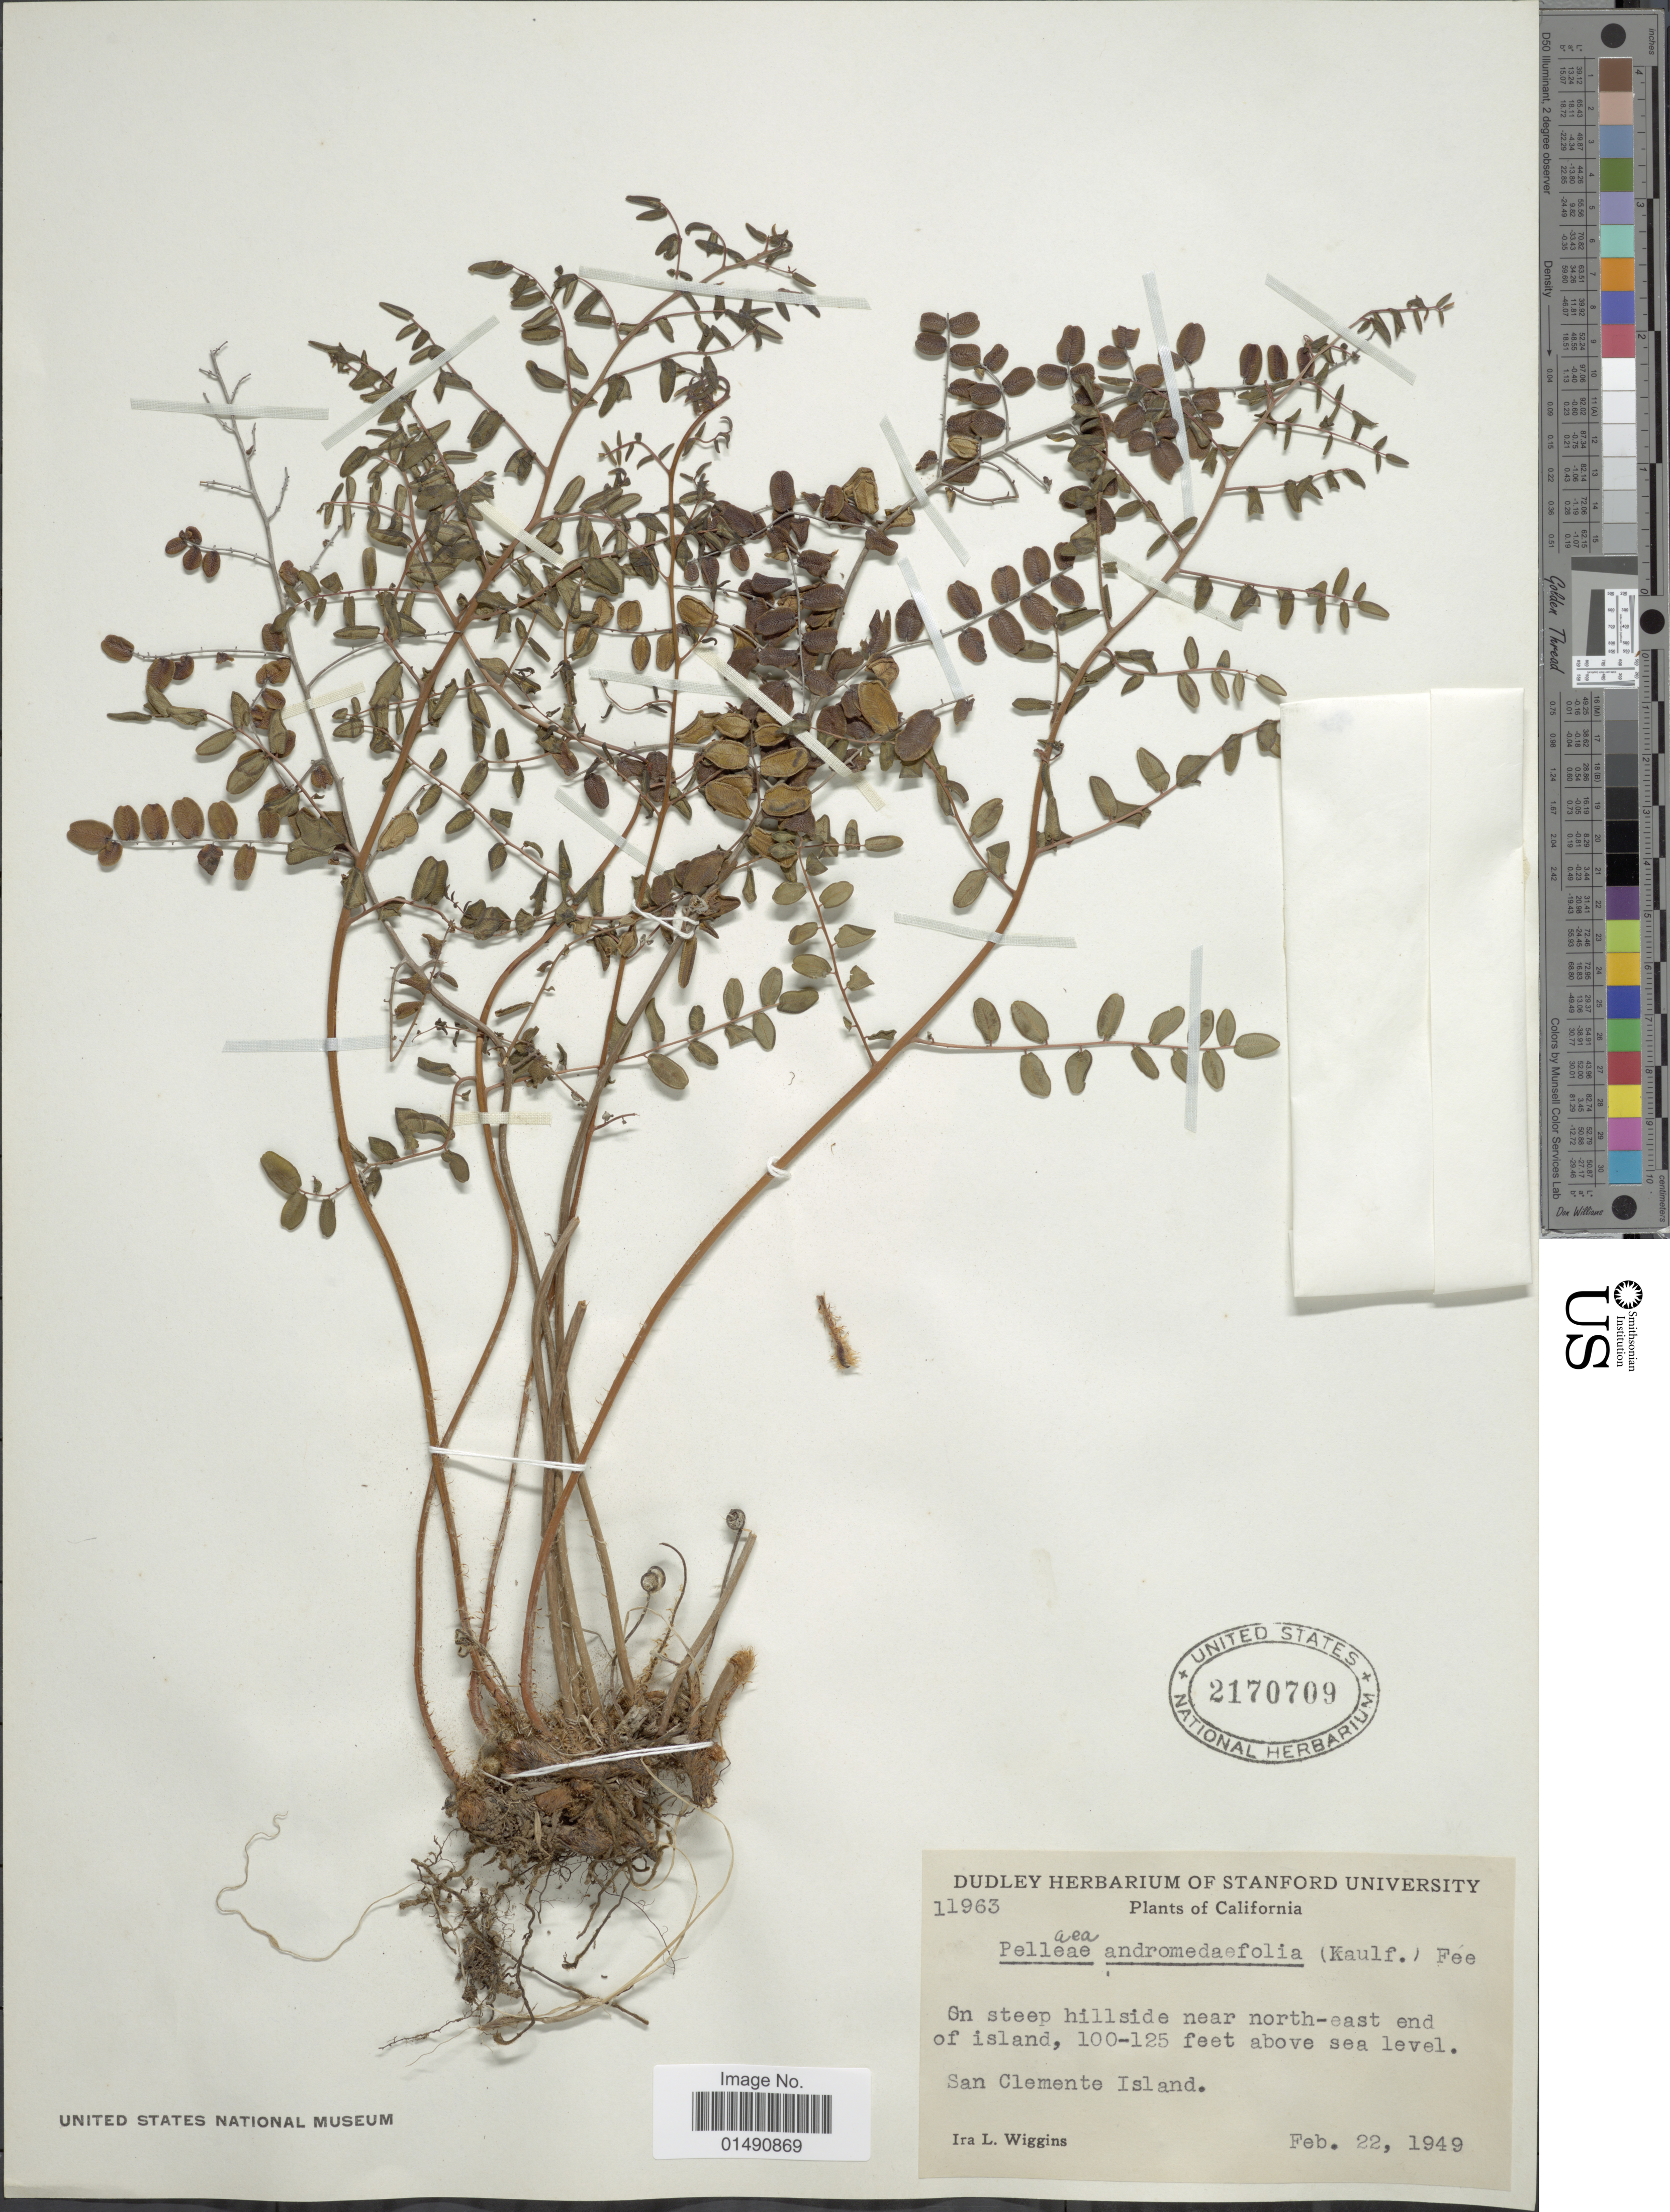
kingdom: Plantae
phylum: Tracheophyta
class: Polypodiopsida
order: Polypodiales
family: Pteridaceae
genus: Pellaea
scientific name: Pellaea andromedifolia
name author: (Kaulf.) Fée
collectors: I. L. Wiggins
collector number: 11963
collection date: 1949-02-22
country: United States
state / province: California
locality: On steep hillside near north-east end of Island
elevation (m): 30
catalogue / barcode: US 2170709